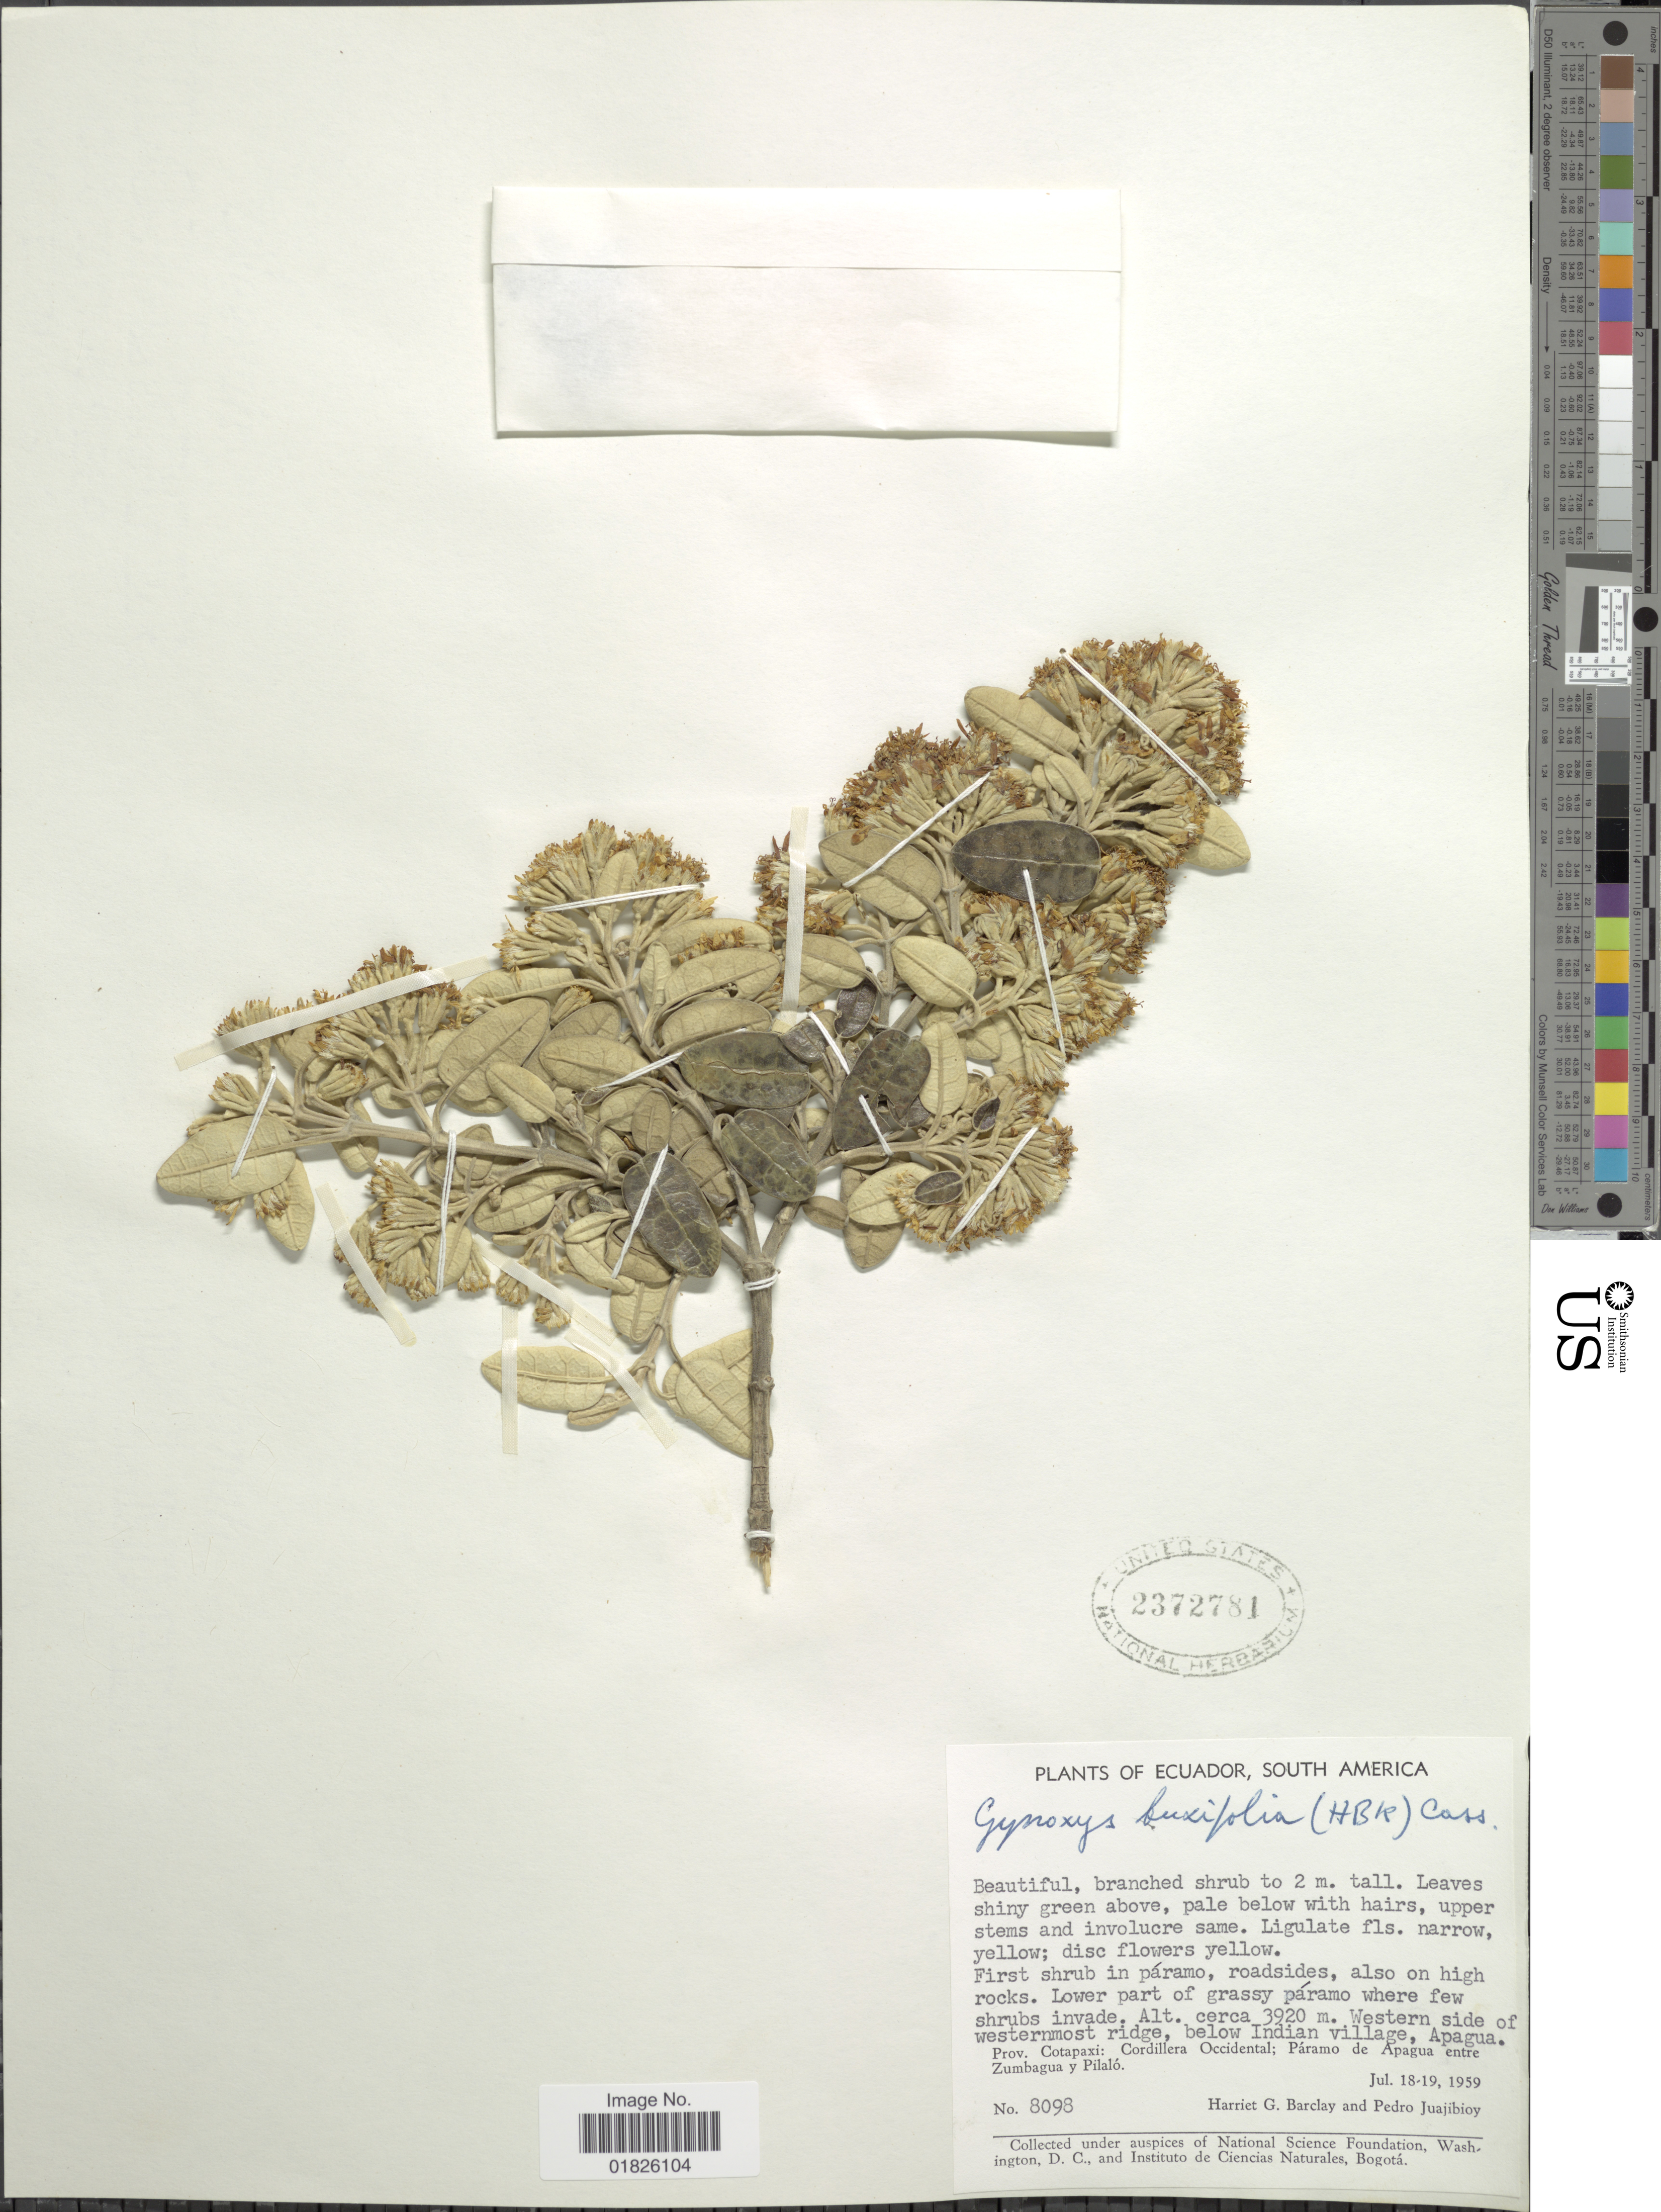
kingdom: Plantae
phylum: Tracheophyta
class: Magnoliopsida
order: Asterales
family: Asteraceae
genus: Gynoxys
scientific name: Gynoxys buxifolia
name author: (Kunth) Cass.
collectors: H. G. Barclay & P. Juajibioy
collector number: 8089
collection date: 1959-07-18/1959-07-19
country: Ecuador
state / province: Cotopaxi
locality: Cordillera Occidental: Paramo de Apagua entre Zumbagua y Pilalo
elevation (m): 3920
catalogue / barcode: US 2372781